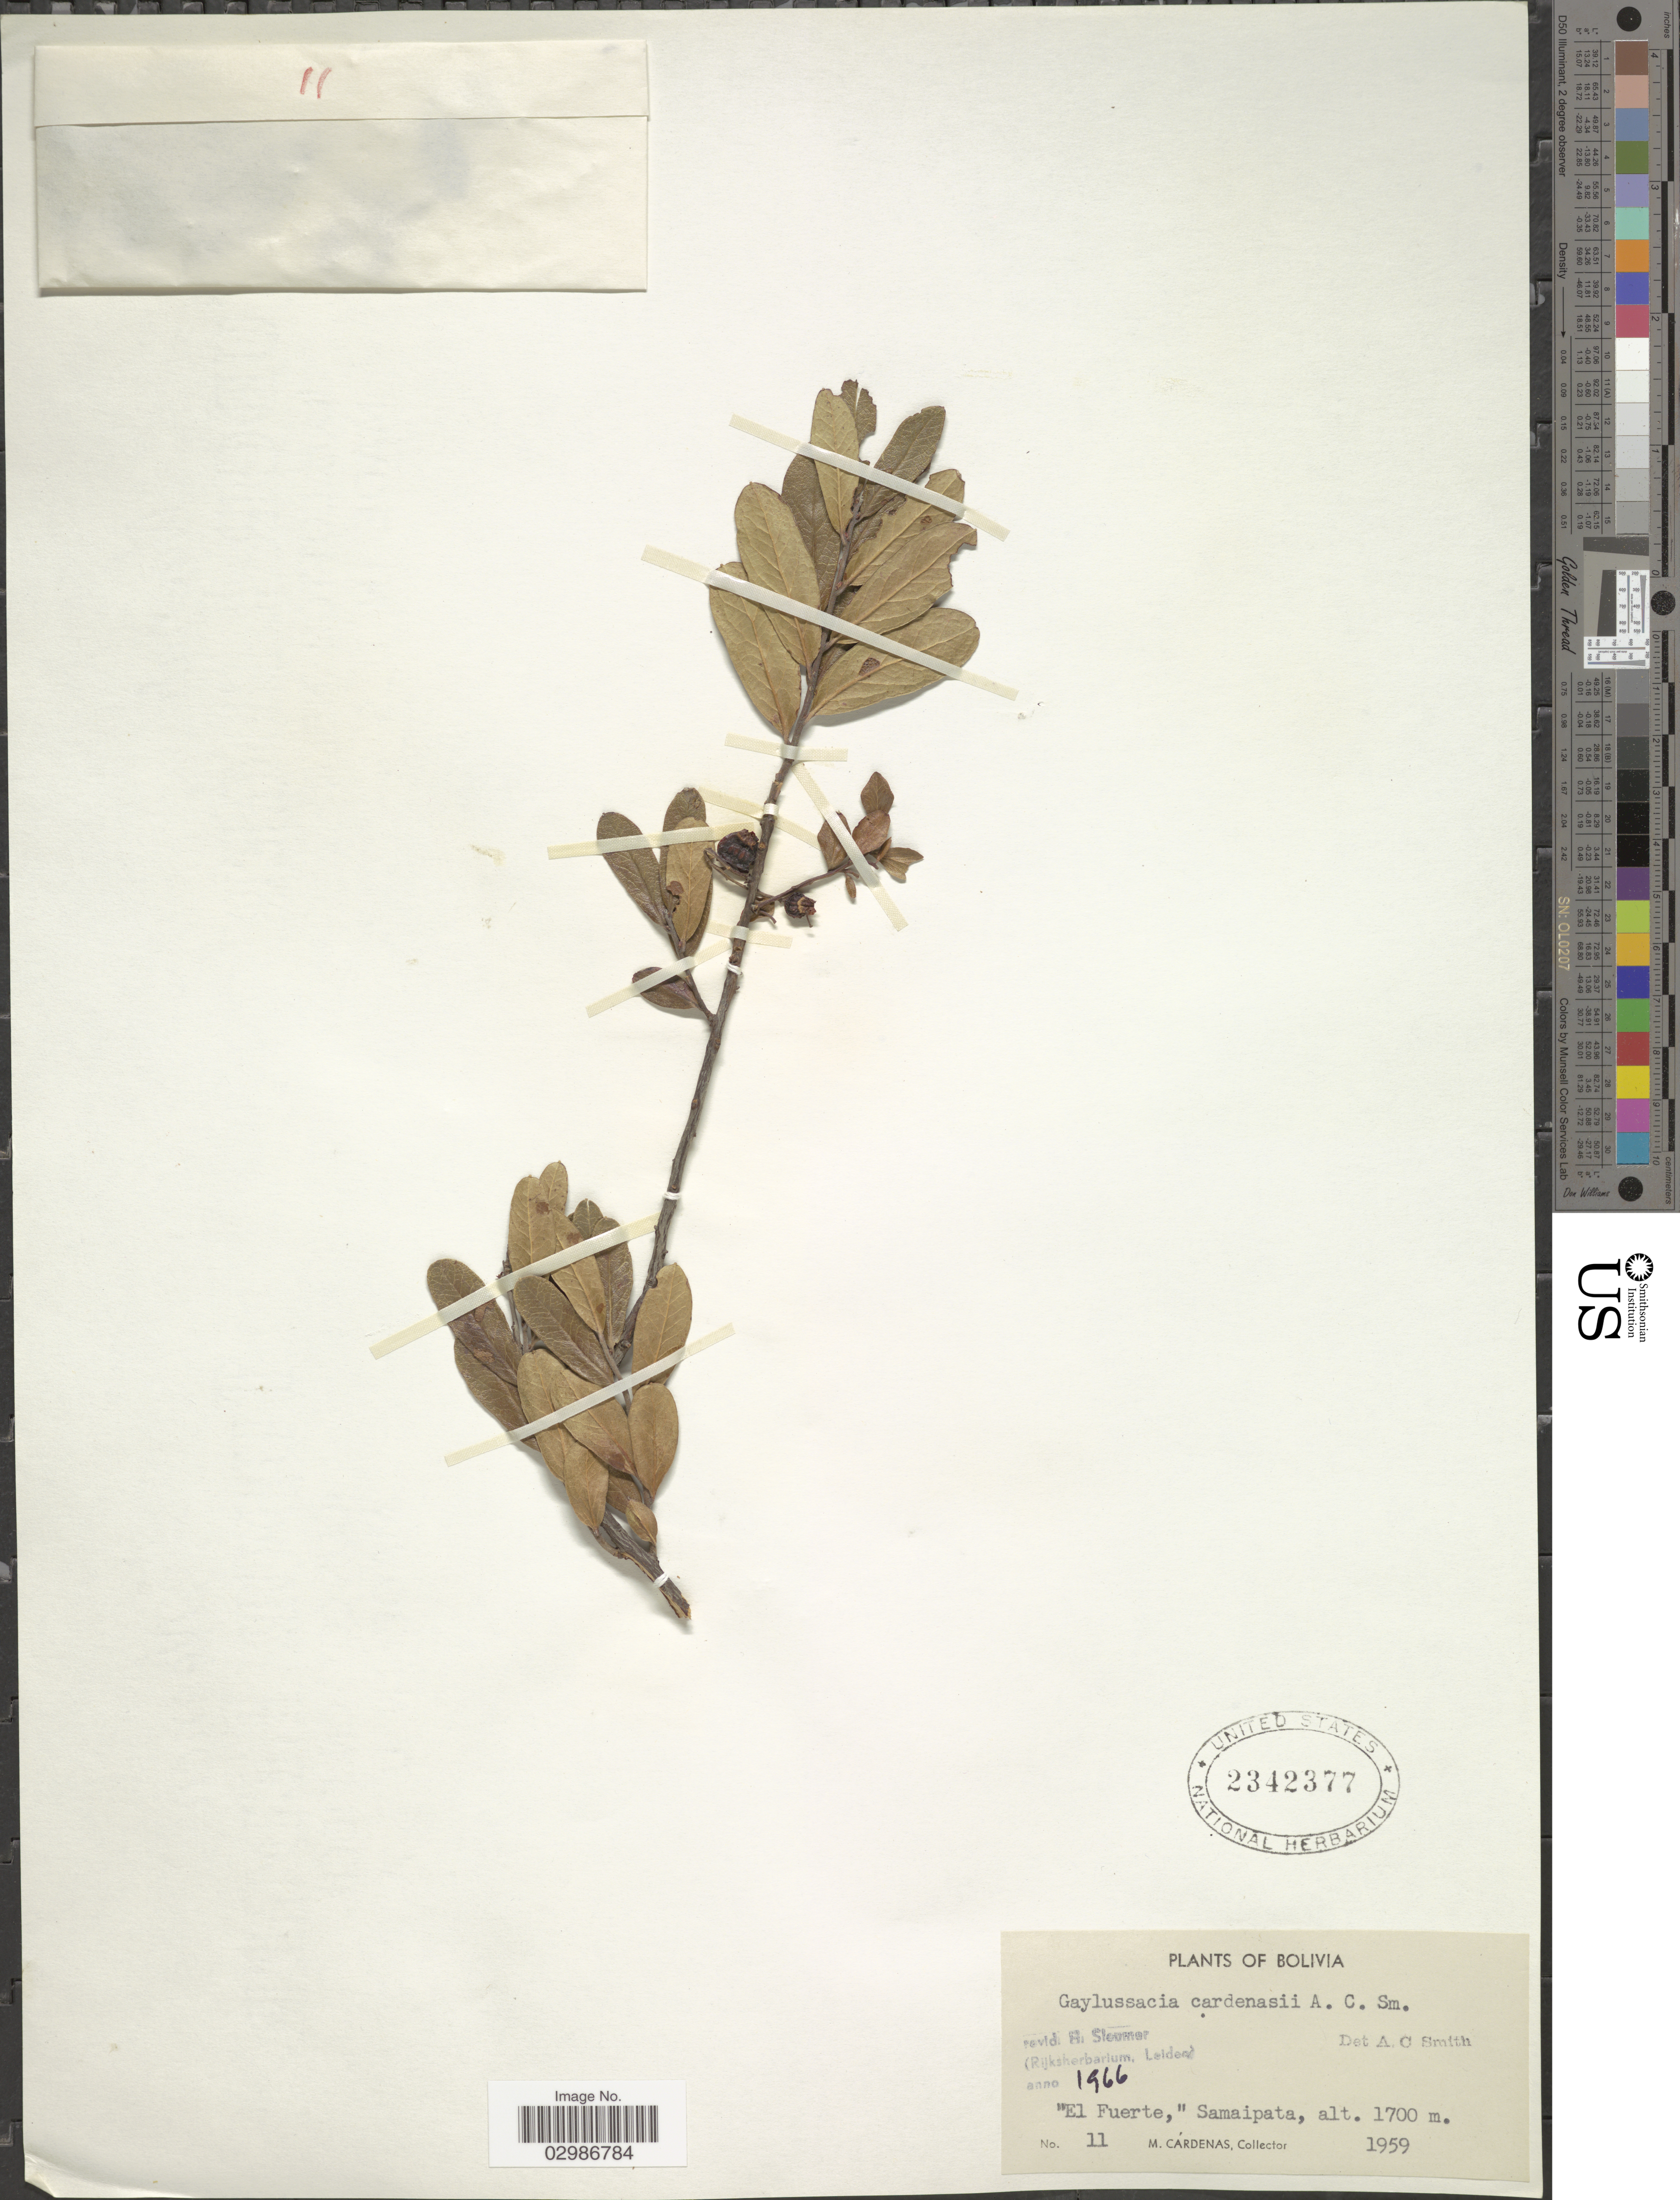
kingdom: Plantae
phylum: Tracheophyta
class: Magnoliopsida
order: Ericales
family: Ericaceae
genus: Gaylussacia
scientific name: Gaylussacia cardenasii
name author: A.C. Sm.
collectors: M. Cárdenas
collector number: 11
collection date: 1959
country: Bolivia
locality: El Fuerte,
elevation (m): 1700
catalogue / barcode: US 2342377